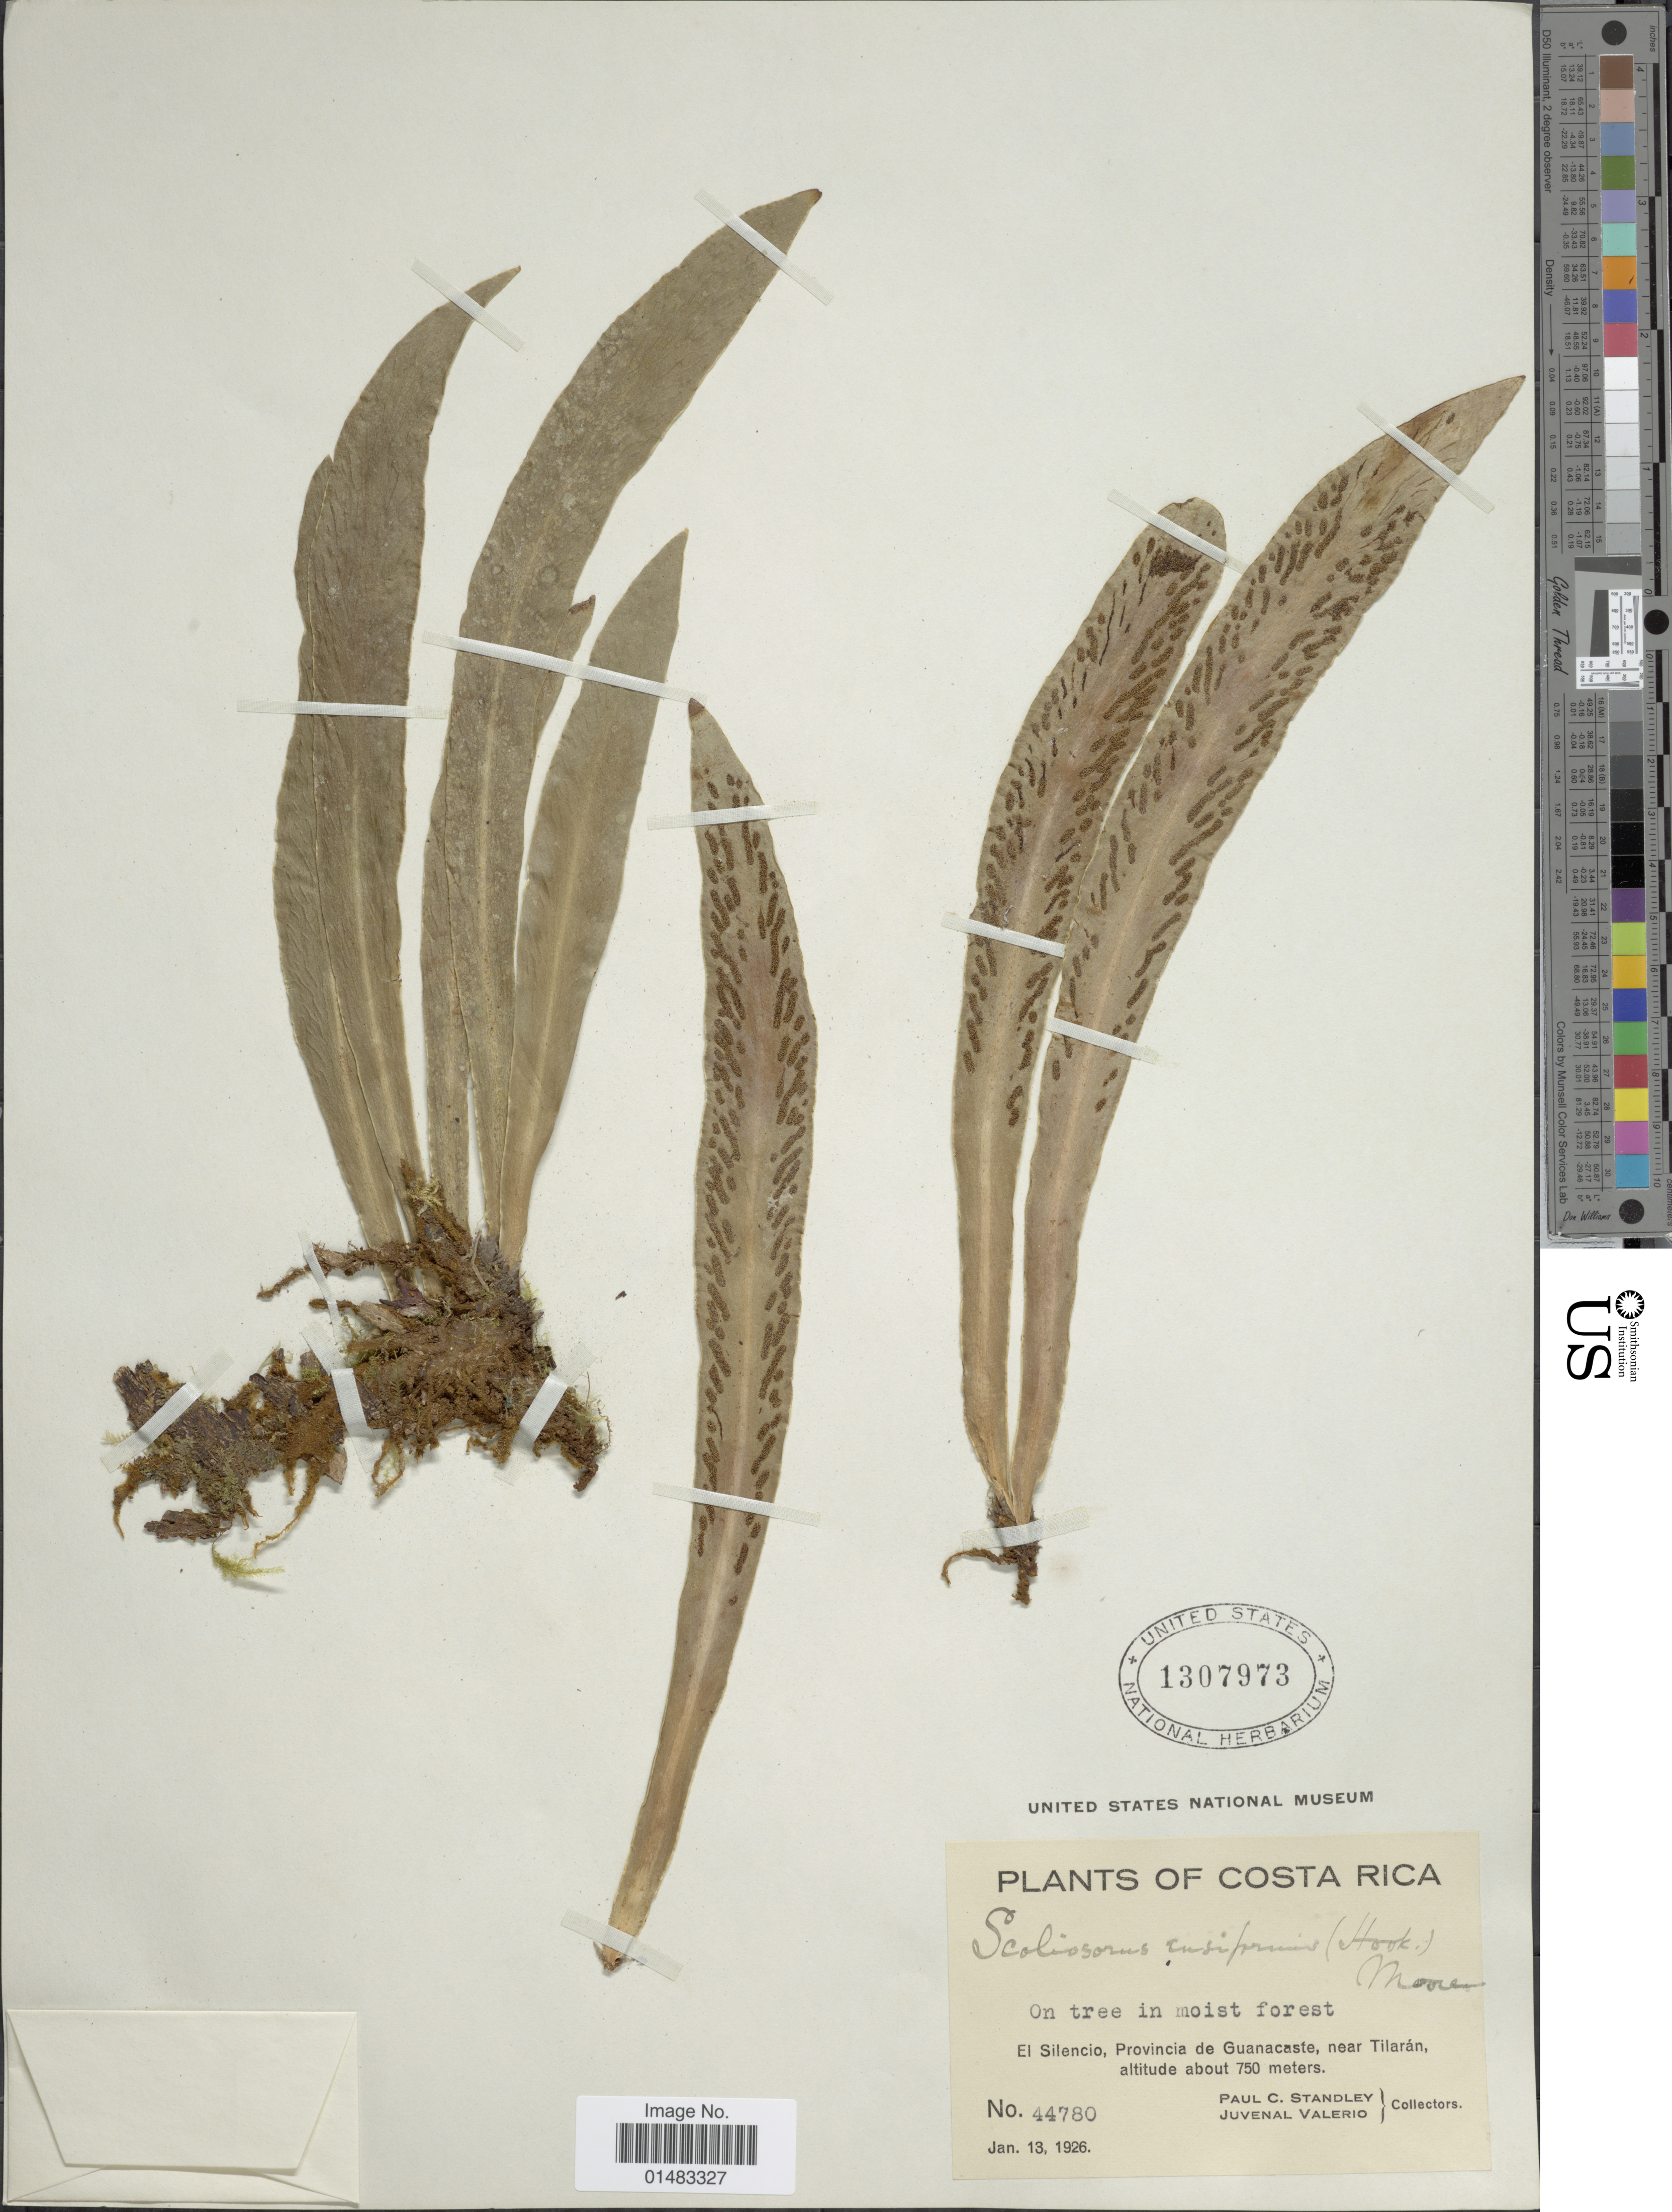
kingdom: Plantae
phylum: Tracheophyta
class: Polypodiopsida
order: Polypodiales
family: Pteridaceae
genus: Scoliosorus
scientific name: Scoliosorus ensiformis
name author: (Hook.) T. Moore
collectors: P. C. Standley & J. Valerio R.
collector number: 44780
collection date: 1926-01-13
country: Costa Rica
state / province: Guanacaste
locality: Plants of Costa Rica, El Silencio, near Tilaran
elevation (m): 750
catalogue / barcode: US 1307973